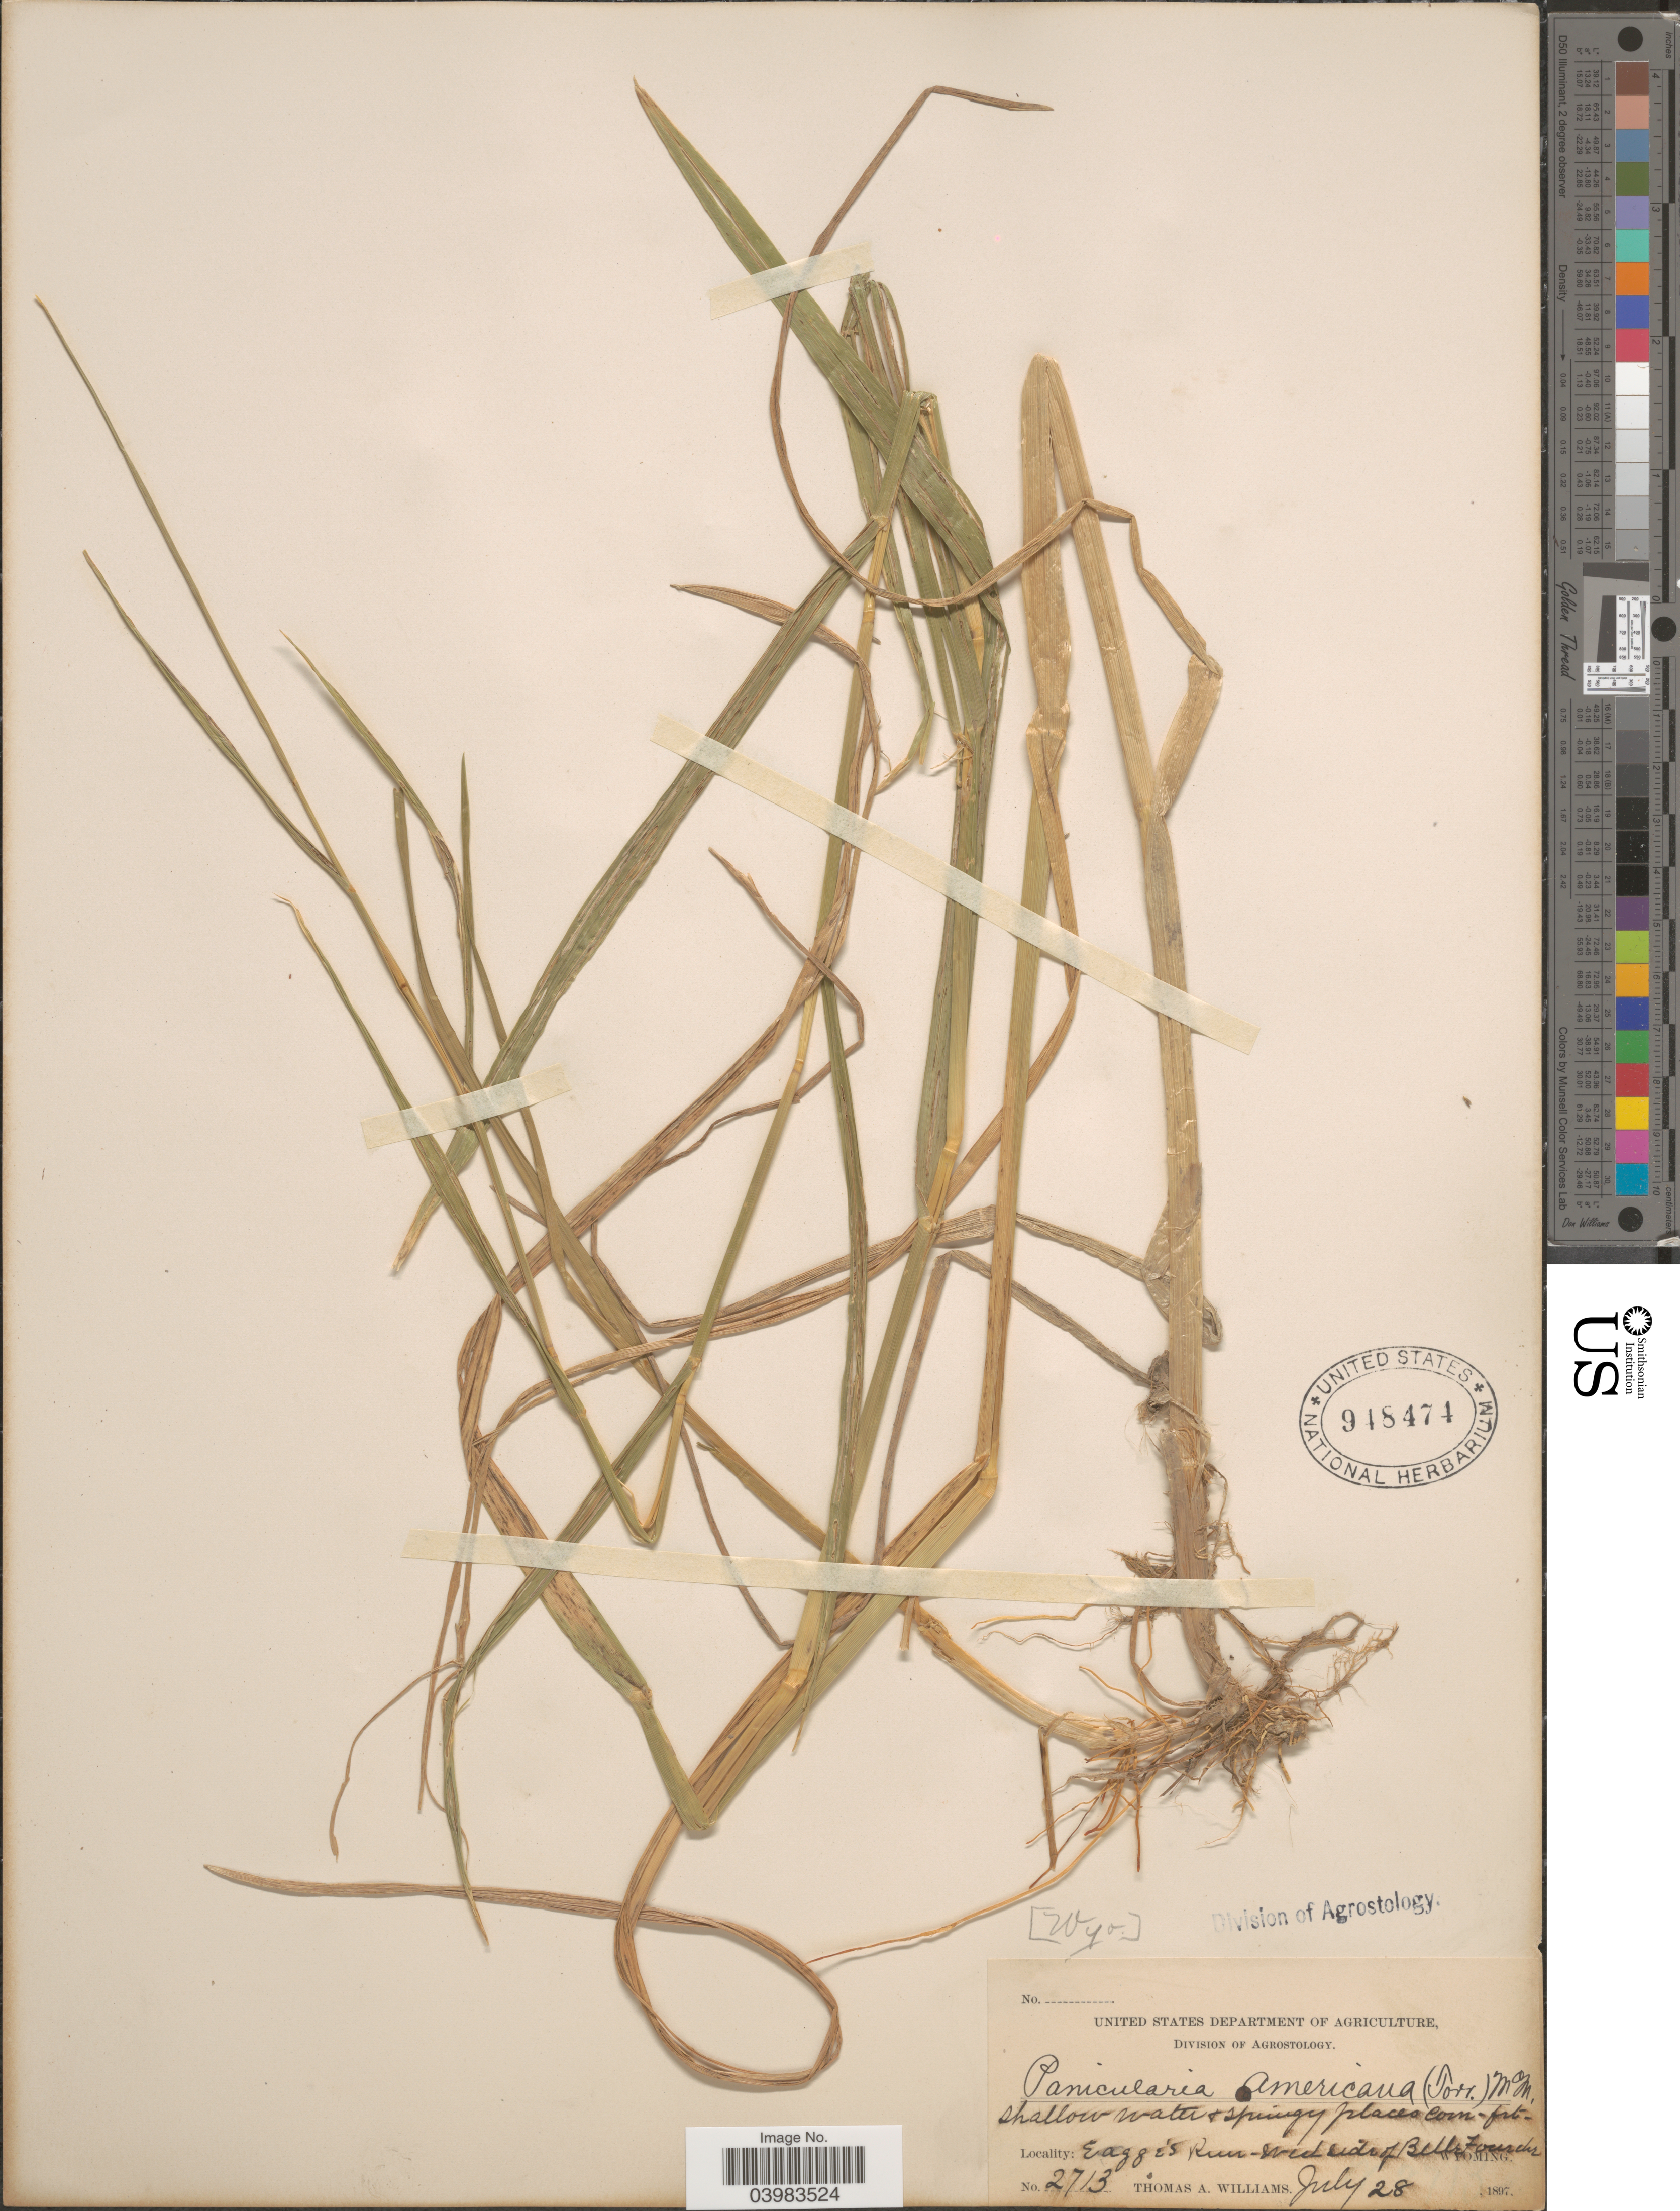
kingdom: Plantae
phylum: Tracheophyta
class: Liliopsida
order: Poales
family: Poaceae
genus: Glyceria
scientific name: Glyceria grandis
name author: S. Watson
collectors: T. A. Williams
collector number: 2713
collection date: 1897-07-28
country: United States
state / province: Wyoming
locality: Shallow water & springy places. Eagge's Run-West side of Belle Fourche.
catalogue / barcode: US 948474